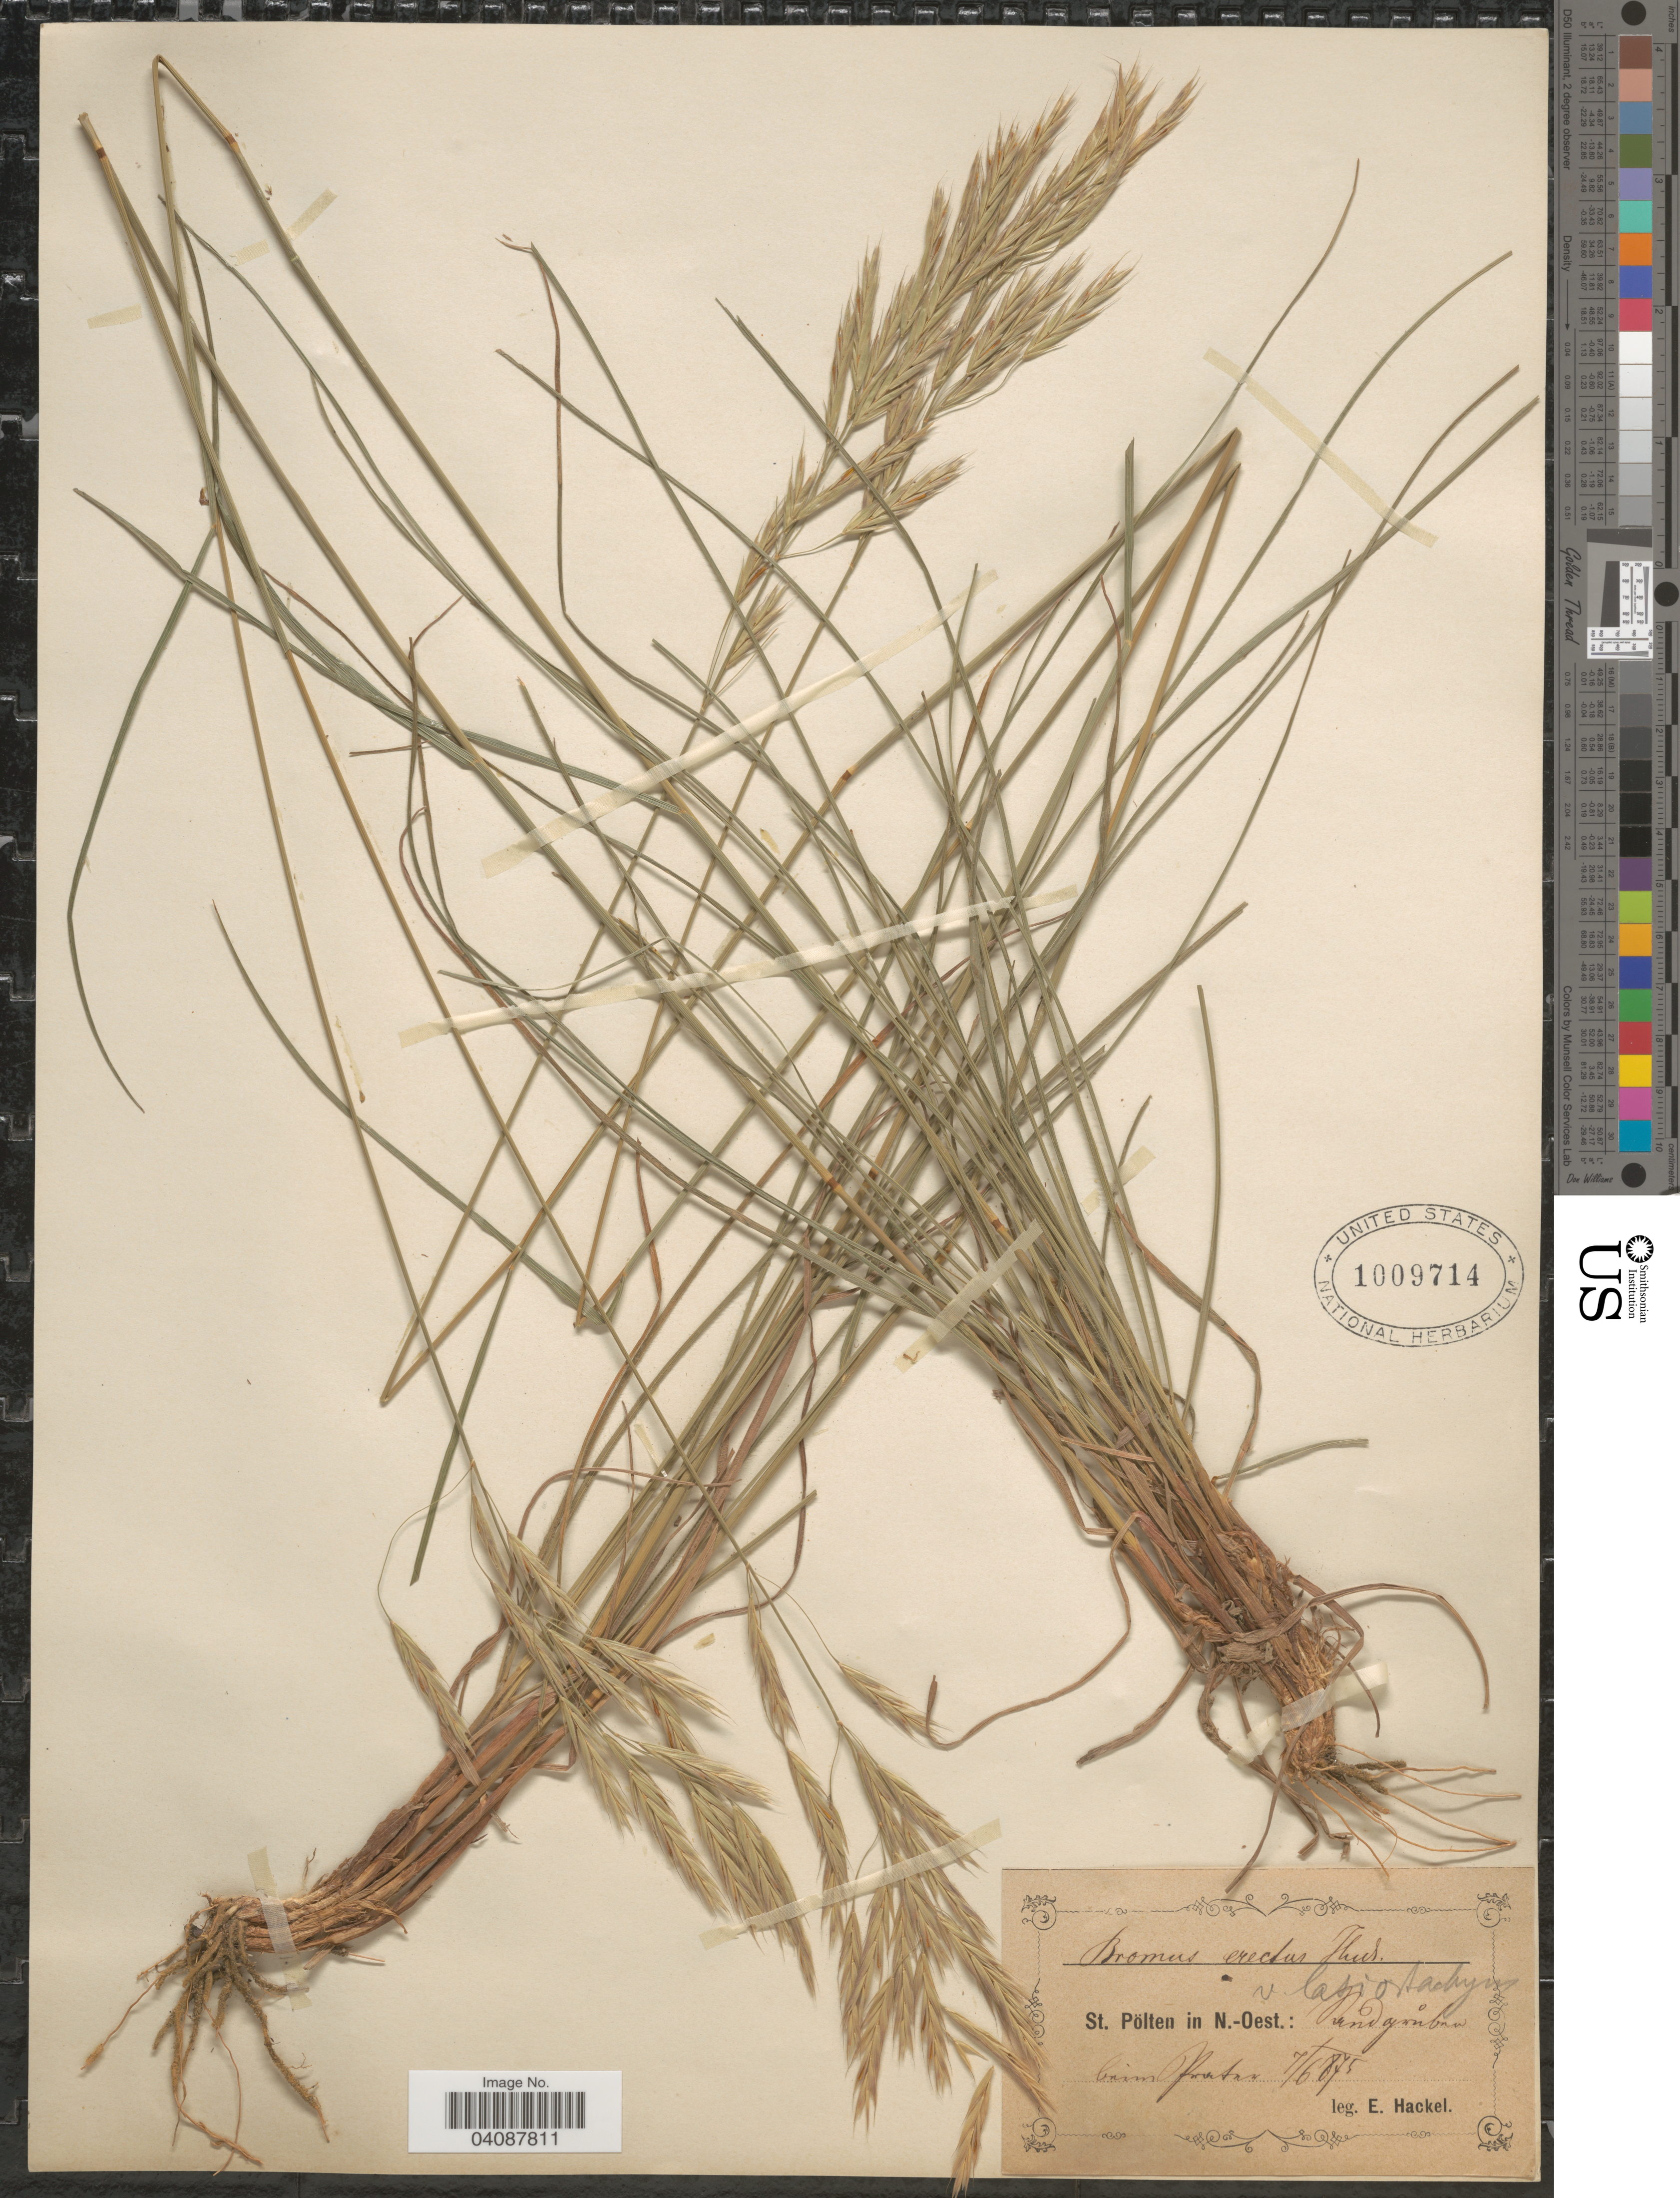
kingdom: Plantae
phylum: Tracheophyta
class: Liliopsida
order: Poales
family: Poaceae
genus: Bromus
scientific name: Bromus erectus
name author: Huds.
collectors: E. Hackel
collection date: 1875-06-07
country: Austria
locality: St. Pölten in N.-Oest.: [illegible text].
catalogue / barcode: US 1009714